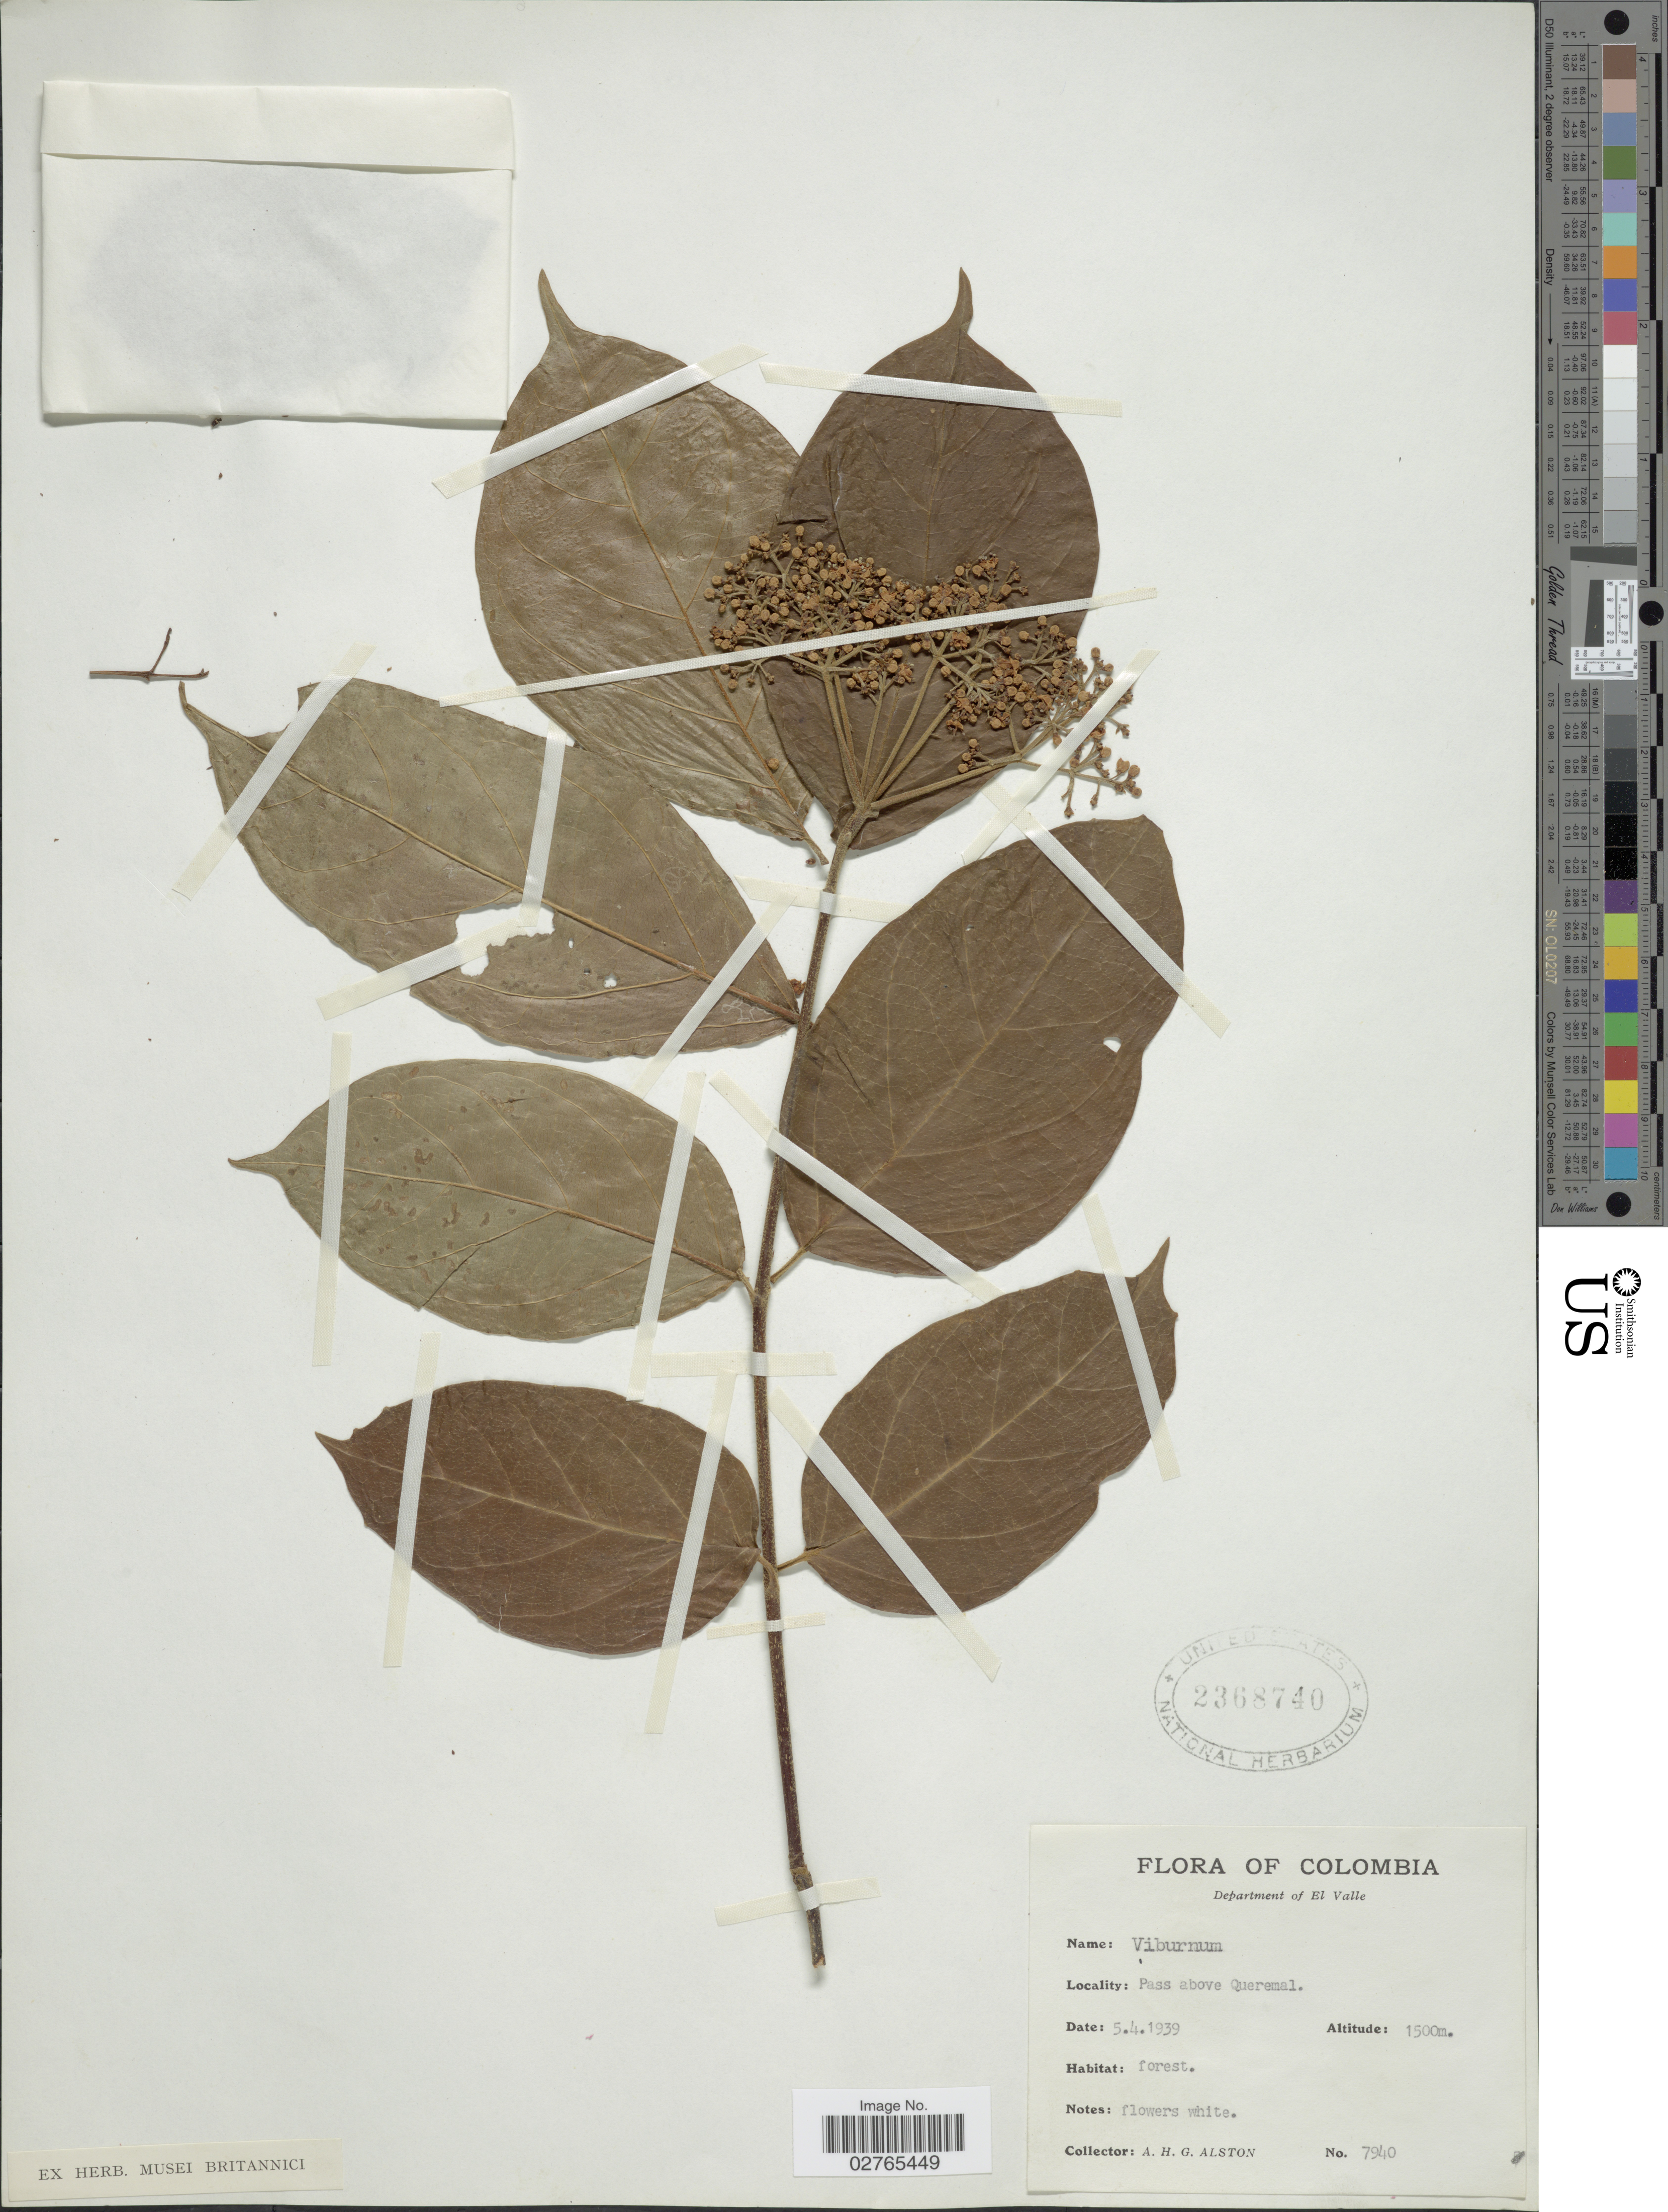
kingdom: Plantae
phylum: Tracheophyta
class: Magnoliopsida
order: Dipsacales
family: Viburnaceae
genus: Viburnum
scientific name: Viburnum sp.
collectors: A. H. Alston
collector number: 7940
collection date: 1939-04-05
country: Colombia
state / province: Valle del Cauca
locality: Department of El Valle. Pass above Queremal.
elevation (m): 1500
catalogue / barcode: US 2368740